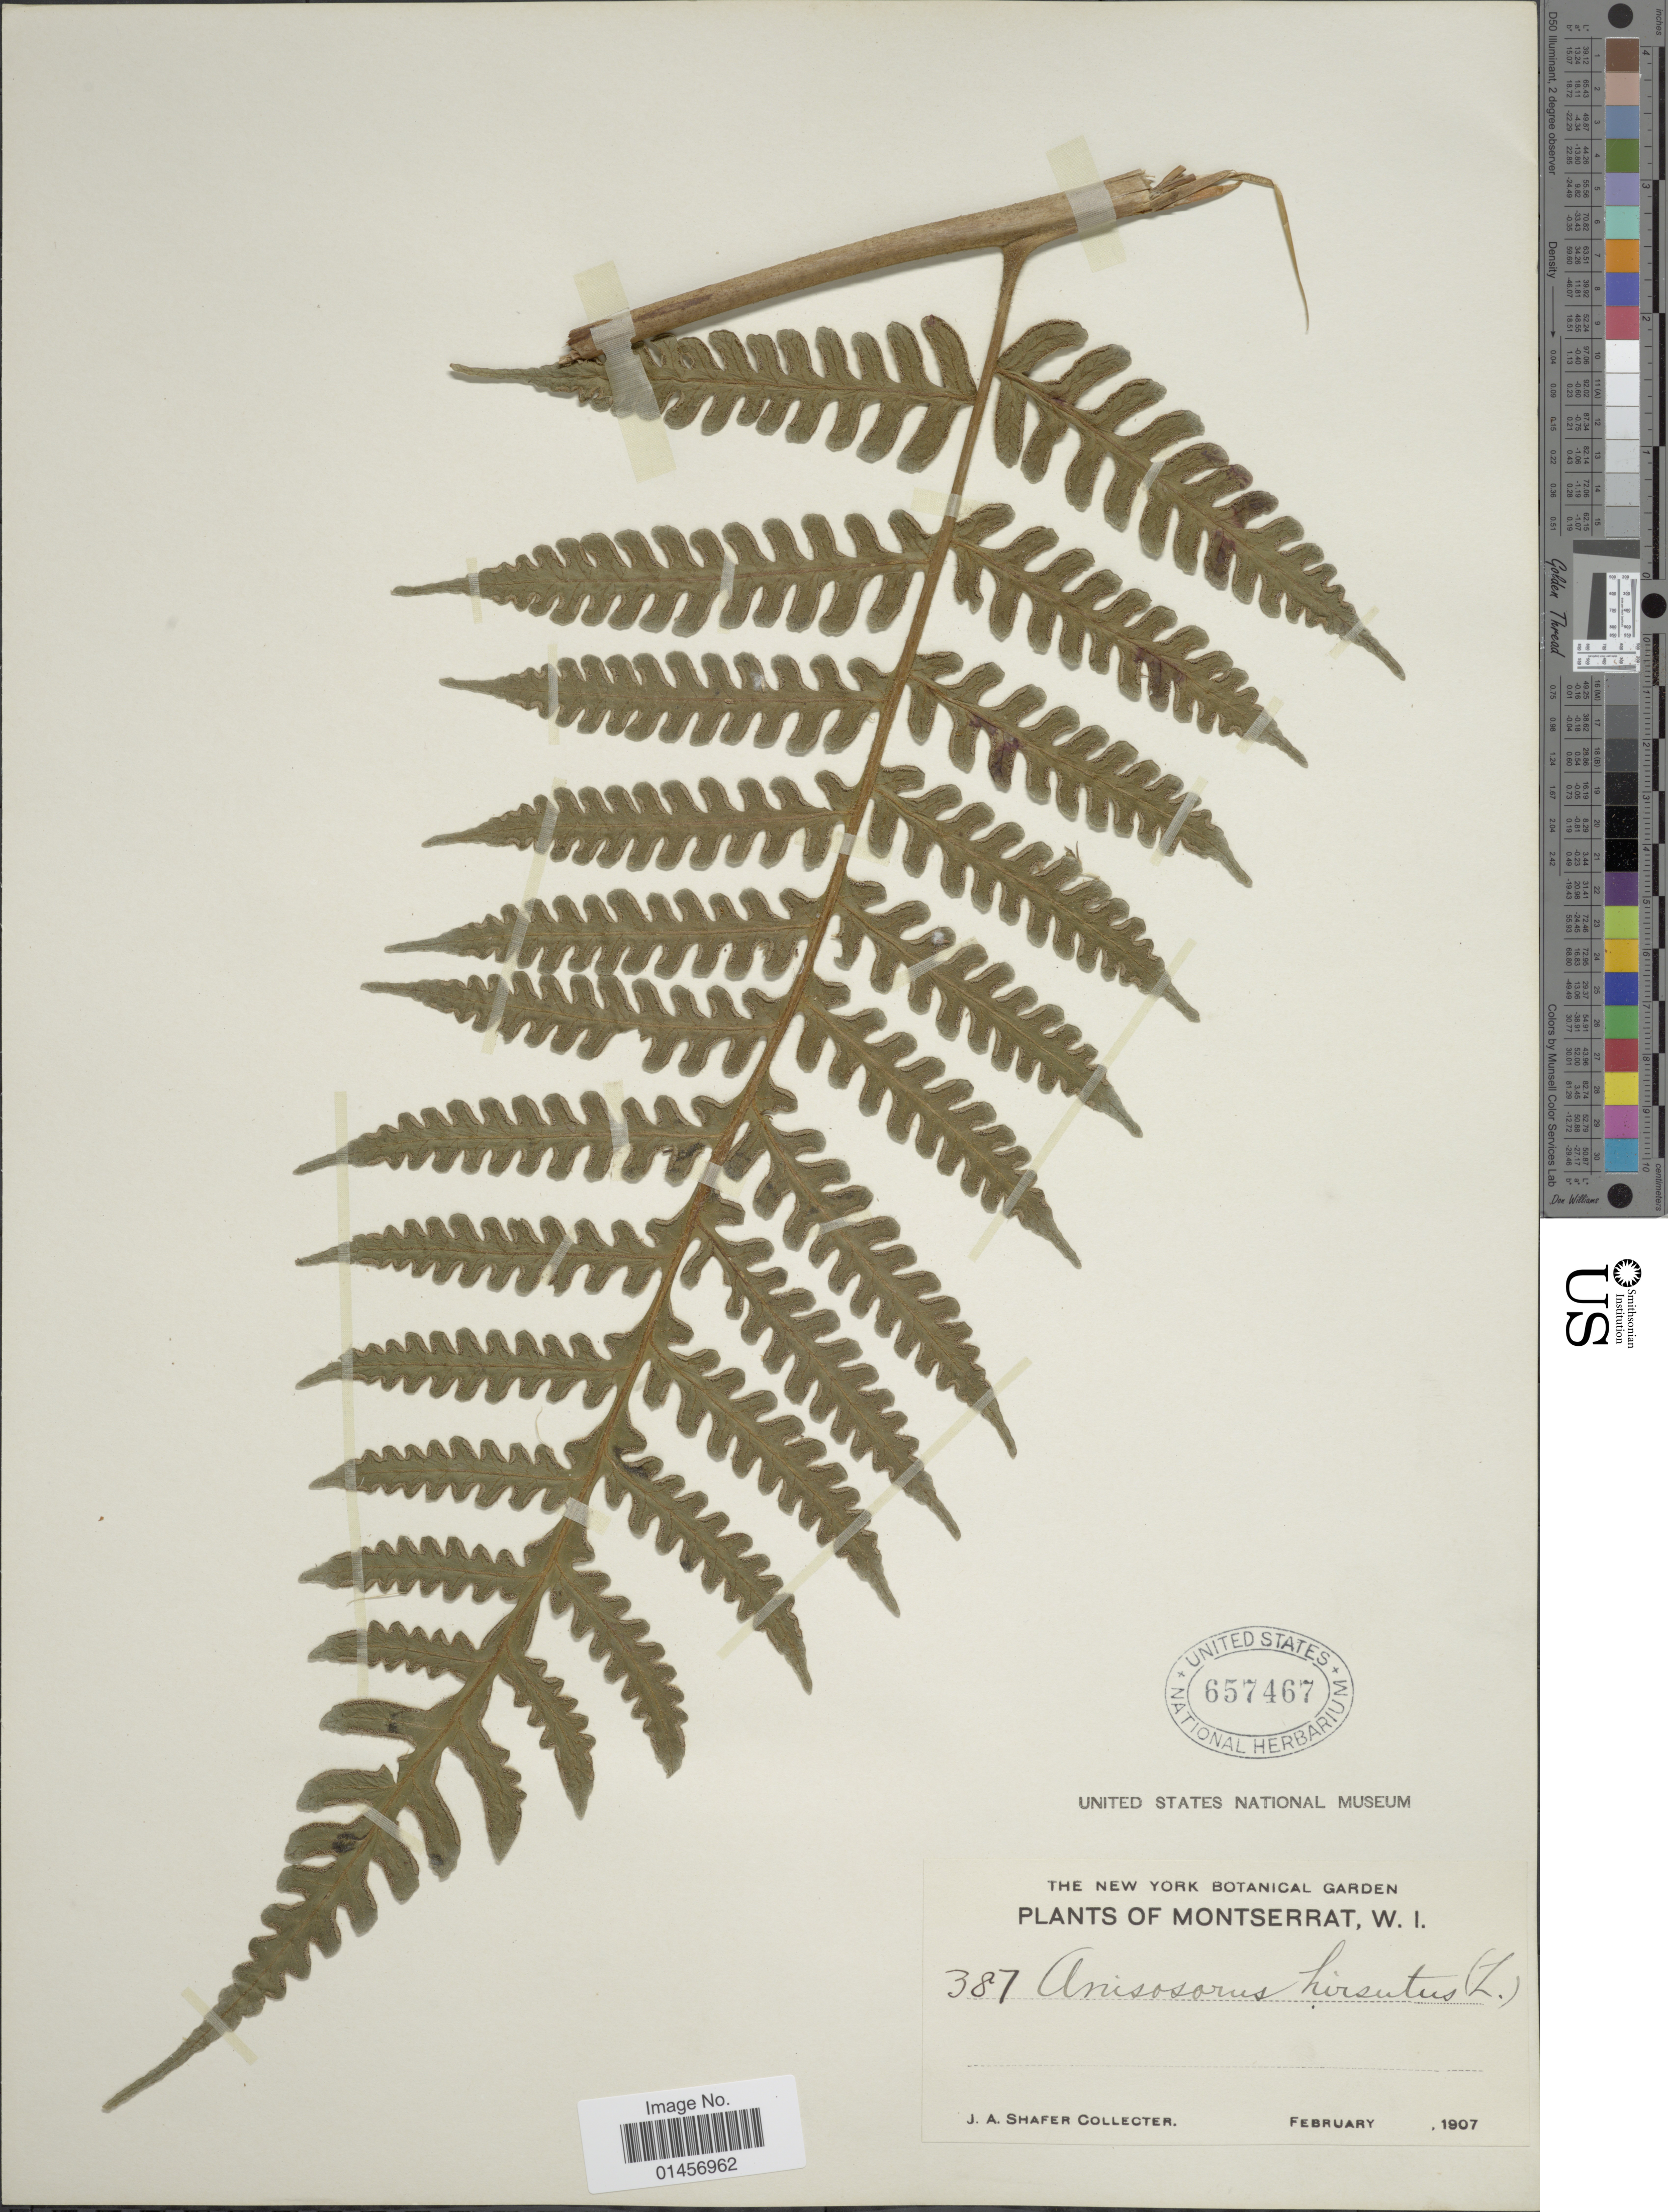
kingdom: Plantae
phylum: Tracheophyta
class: Polypodiopsida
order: Polypodiales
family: Lonchitidaceae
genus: Lonchitis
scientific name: Lonchitis hirsuta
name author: L.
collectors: J. A. Shafer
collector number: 387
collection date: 1907-02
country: Montserrat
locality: Montserrat.W. I.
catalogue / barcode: US 657467